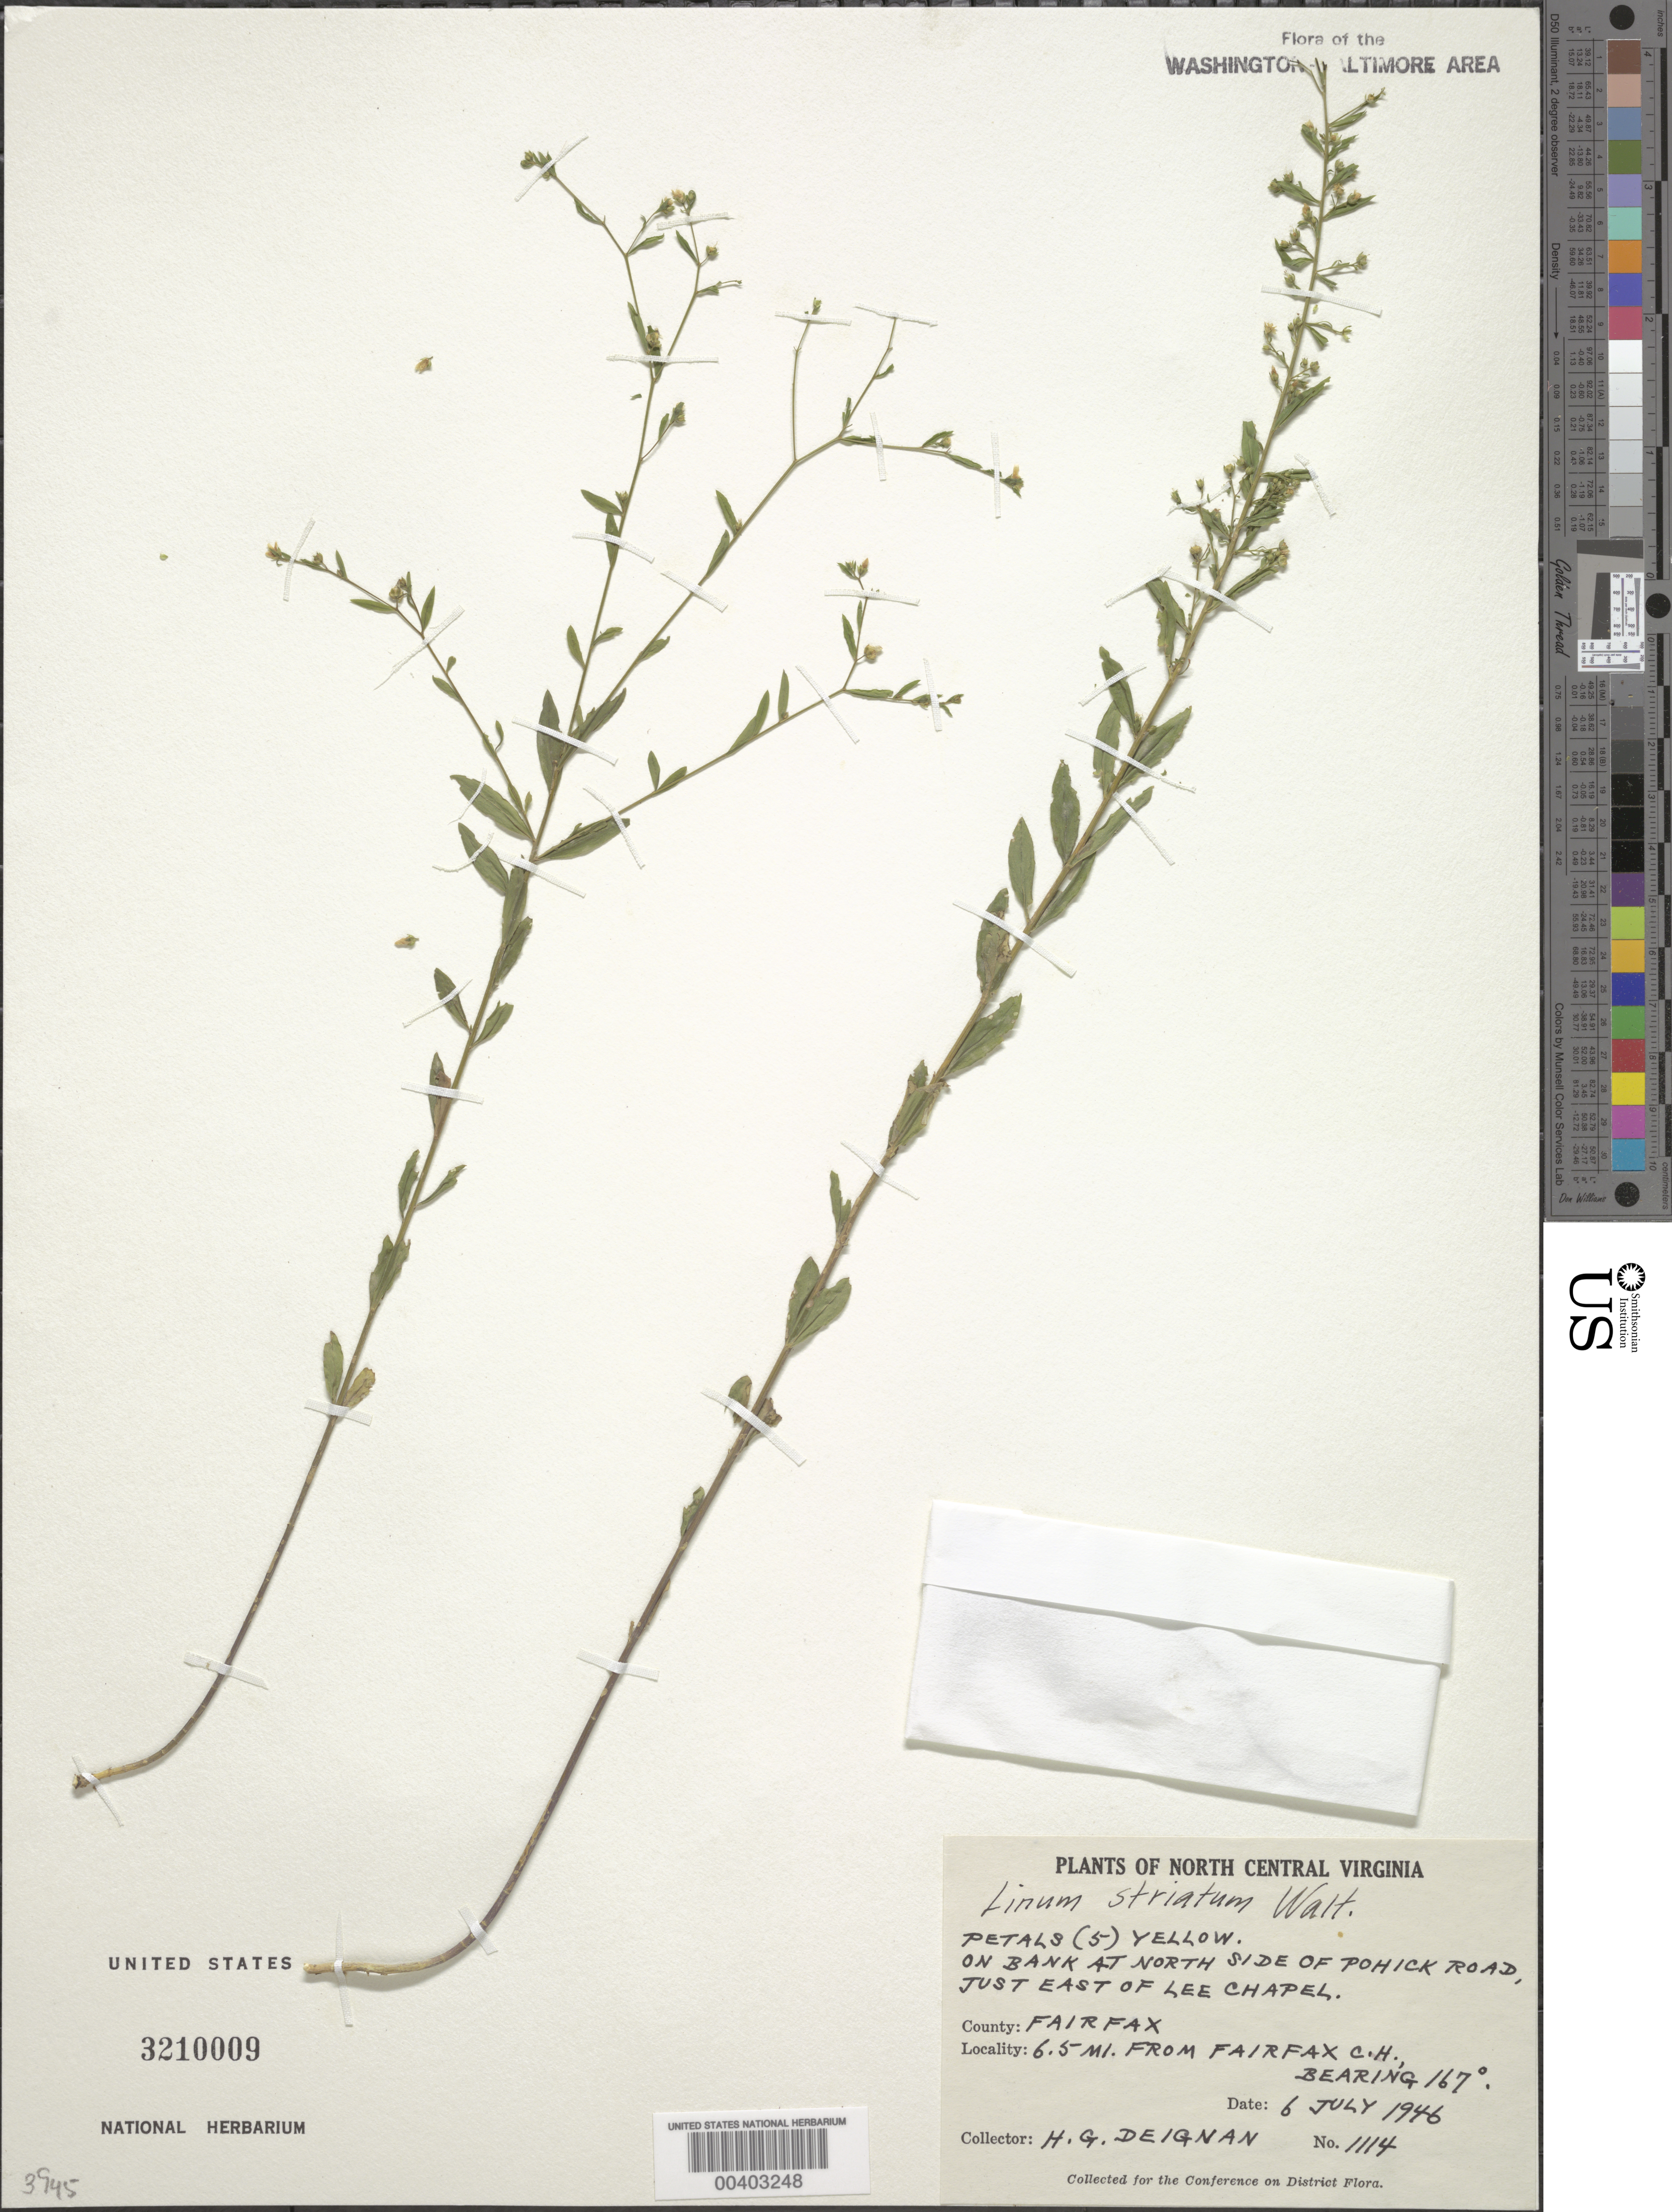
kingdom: Plantae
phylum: Tracheophyta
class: Magnoliopsida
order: Malpighiales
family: Linaceae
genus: Linum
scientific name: Linum striatum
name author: Walter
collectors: H. Deignan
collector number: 1114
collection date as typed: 06 Jul 1946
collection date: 1946-07-06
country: United States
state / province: Virginia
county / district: Fairfax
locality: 6.5 mi from Fairfax County Courthouse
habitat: On bank of road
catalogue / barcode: US 3210009